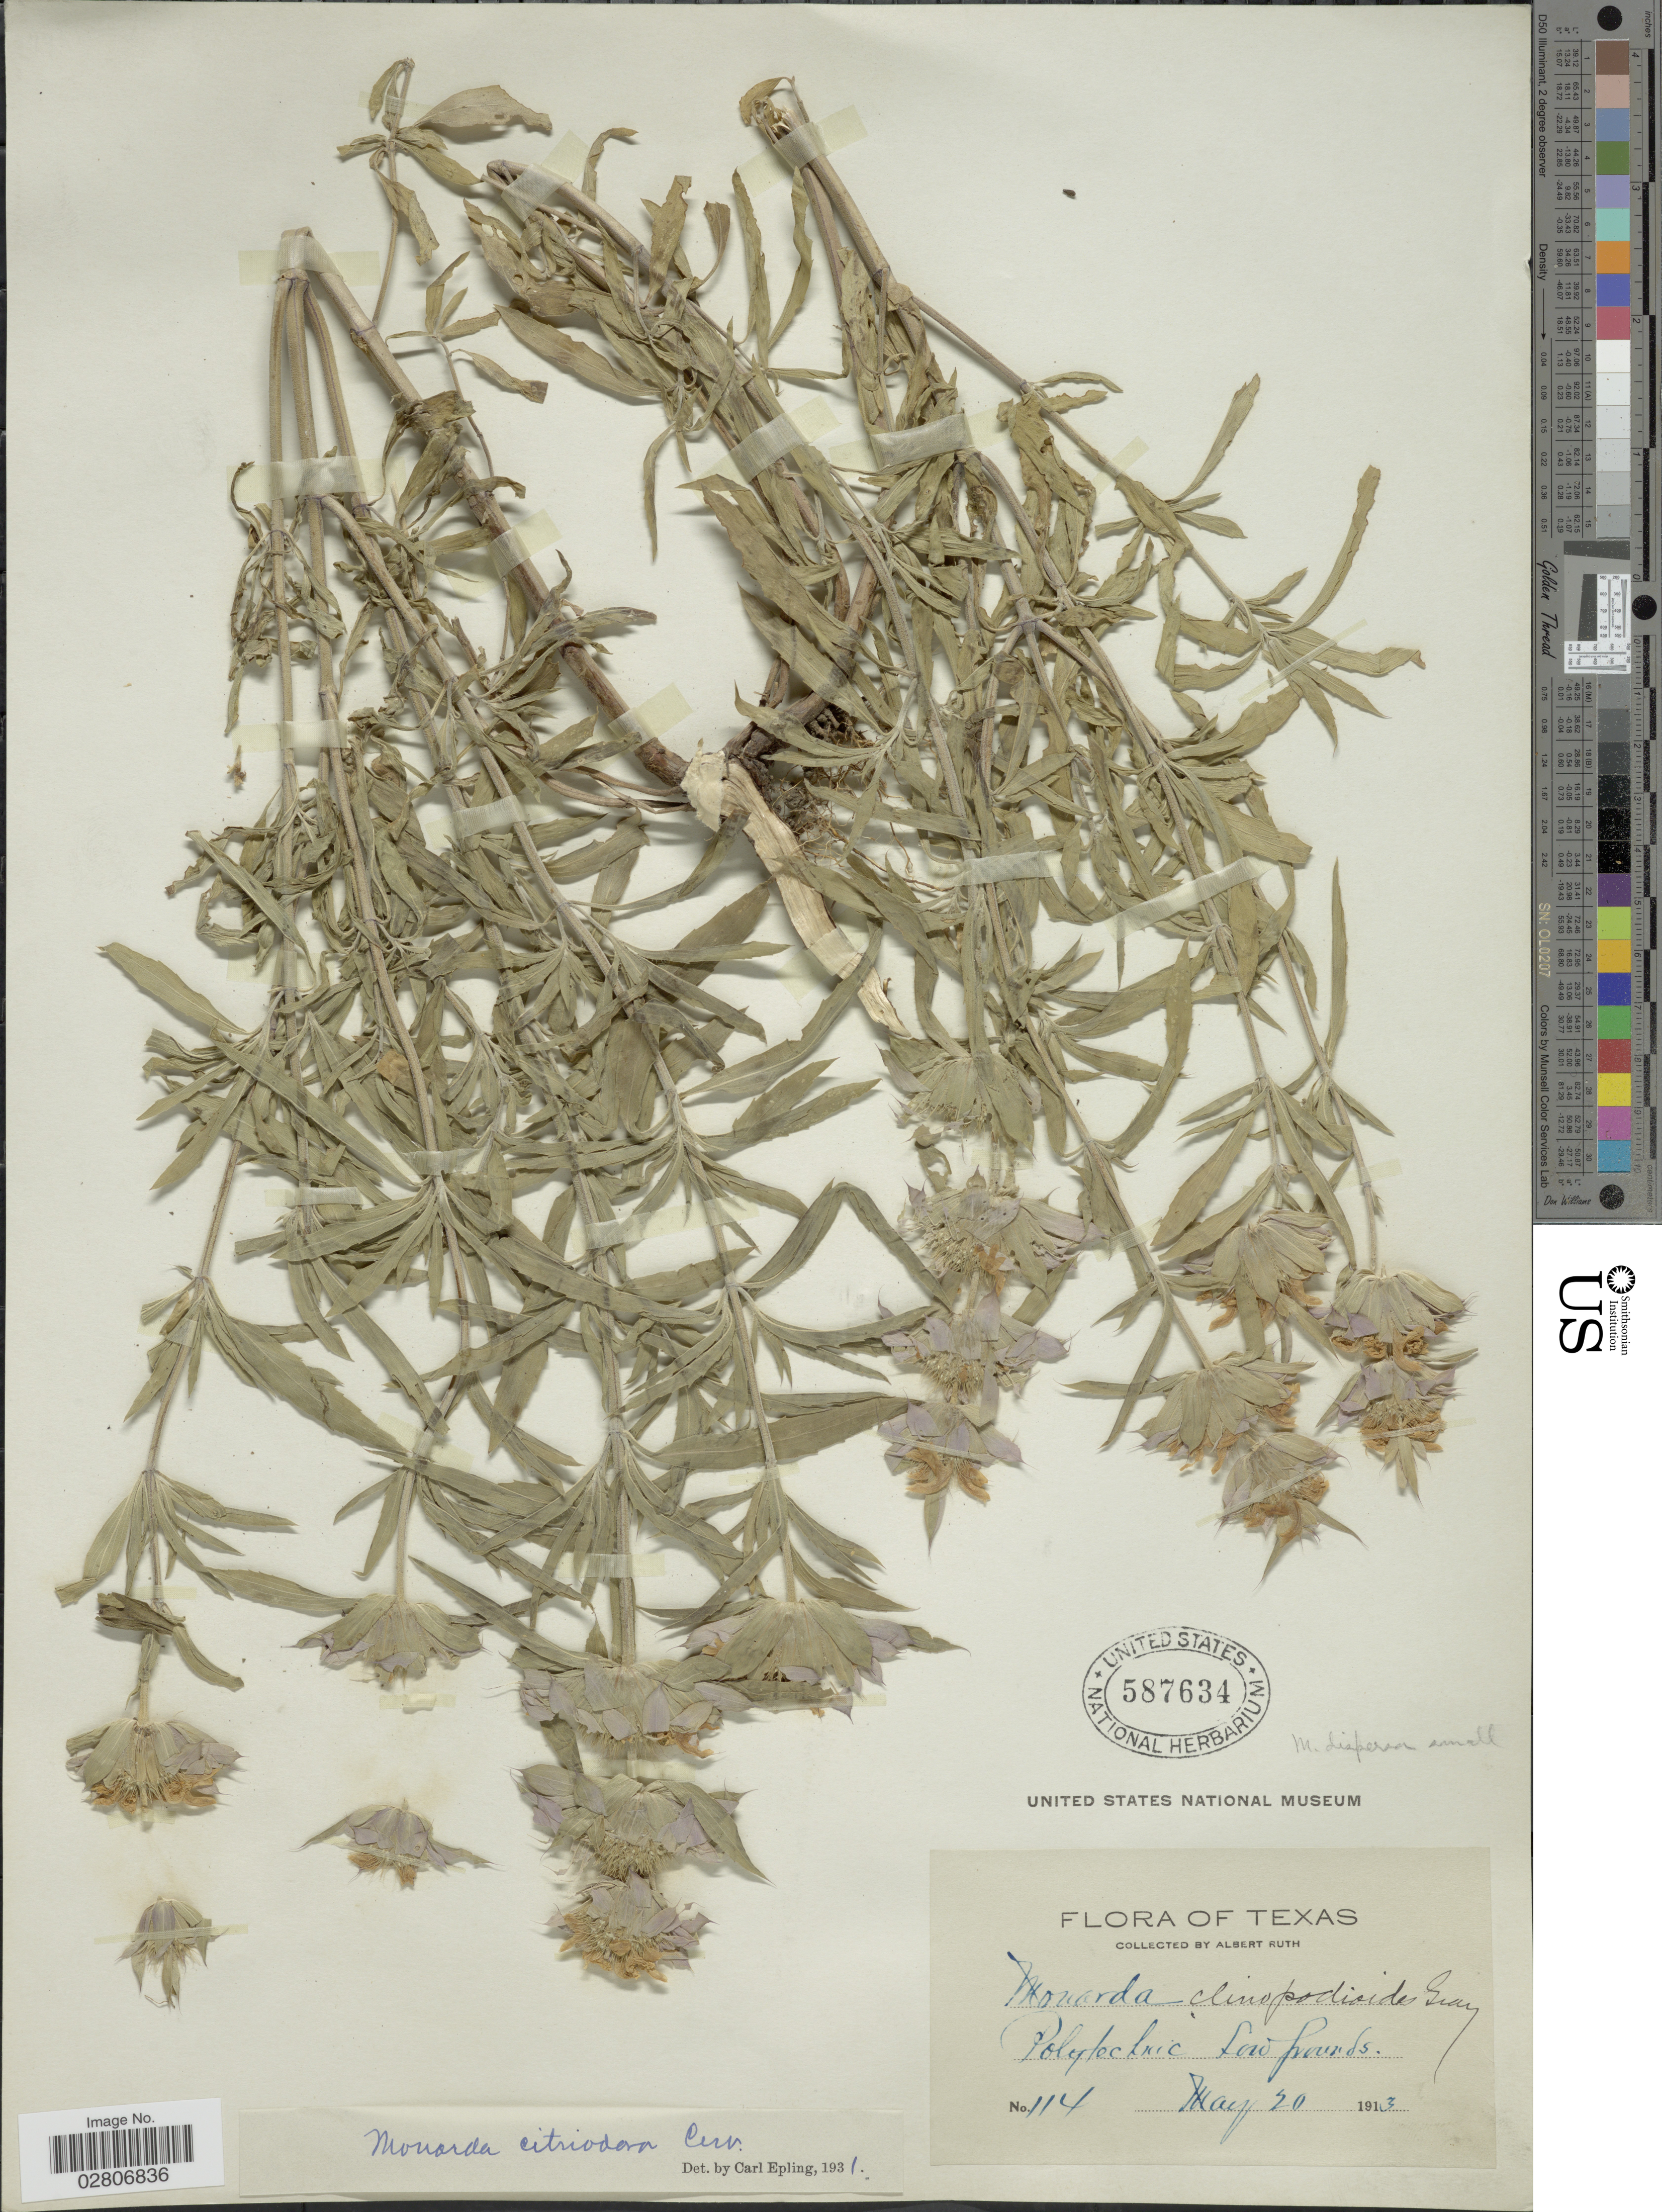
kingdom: Plantae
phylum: Tracheophyta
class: Magnoliopsida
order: Lamiales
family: Lamiaceae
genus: Monarda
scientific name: Monarda citriodora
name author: Cerv. ex Lag.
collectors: A. Ruth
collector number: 114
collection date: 1913-05-20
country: United States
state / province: Texas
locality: Polytechnic Low grounds.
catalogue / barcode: US 587634